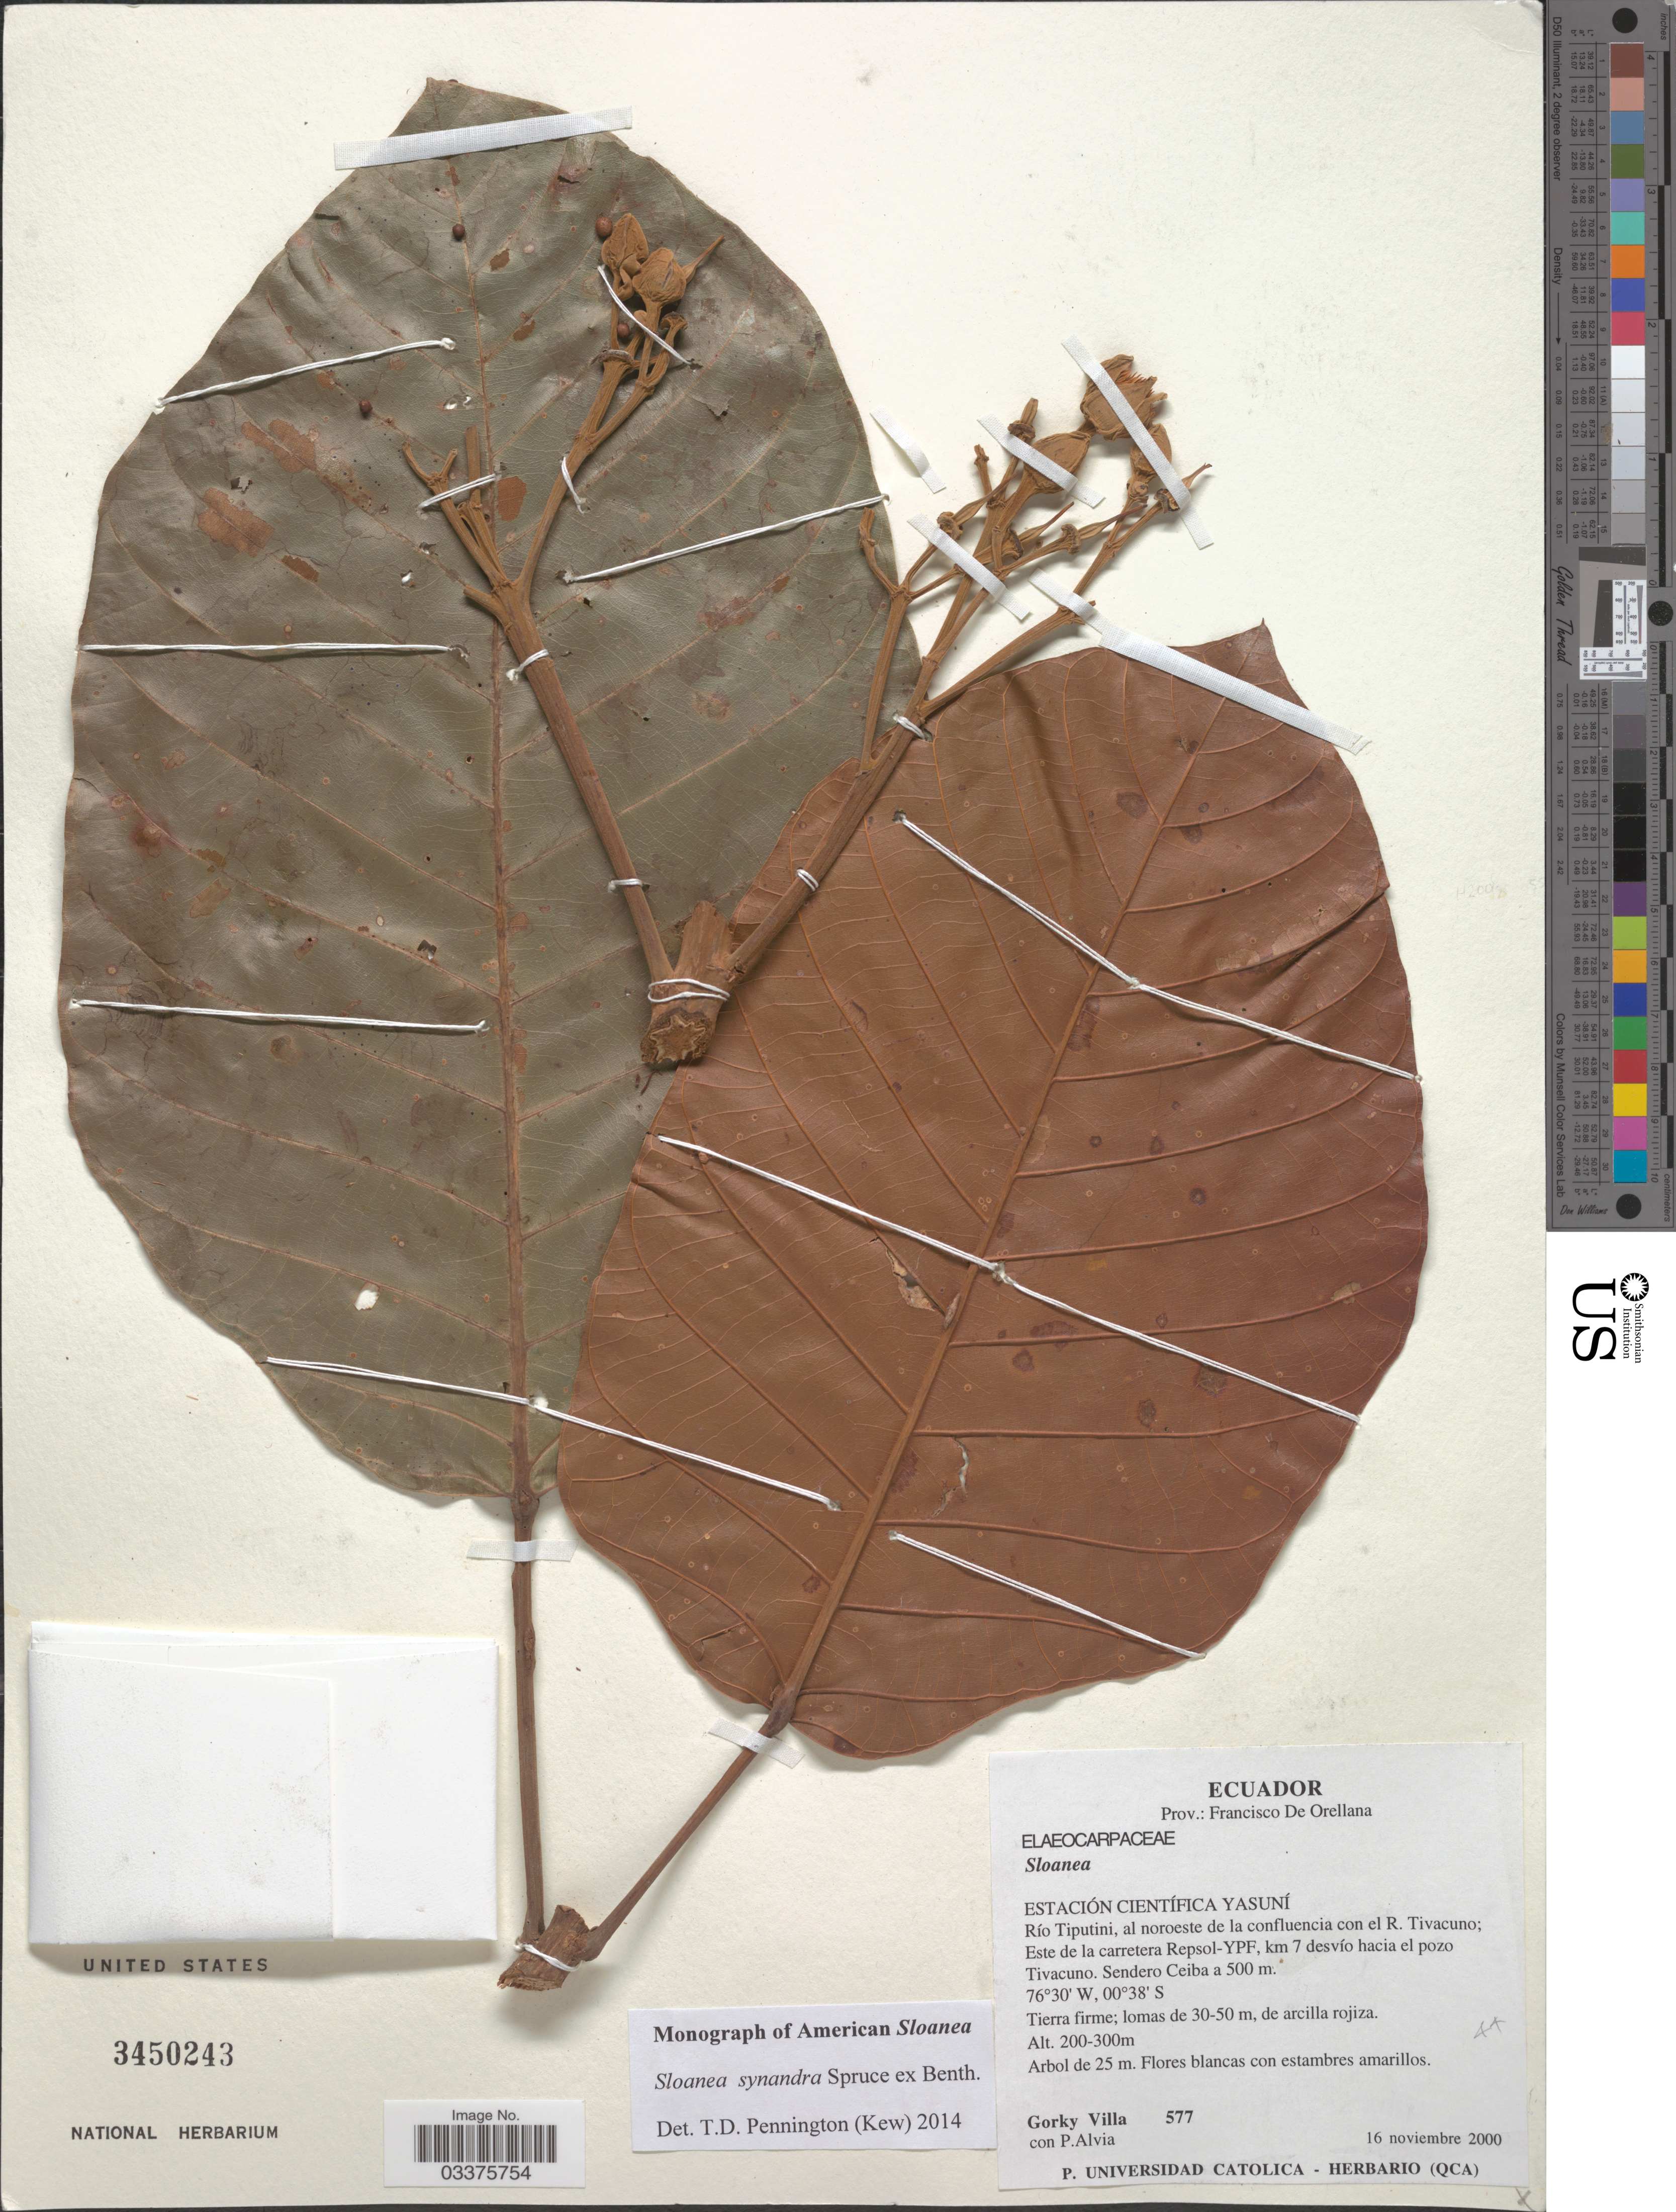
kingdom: Plantae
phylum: Tracheophyta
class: Magnoliopsida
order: Oxalidales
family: Elaeocarpaceae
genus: Sloanea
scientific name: Sloanea synandra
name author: Spruce ex Benth.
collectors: G. Villa & P. Alvia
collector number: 577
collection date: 2000-11-16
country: Ecuador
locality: Prov.: Francisco de Orellana. Estación Científica Yasuní. Río Tiputini, al noroeste de la confluencia con el R. Tivacuno; Este de la carretera Repsol-YPF, km 7 desvío hacia el pozo Tivacuno. Sendero Ceiba a 500 m.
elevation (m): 200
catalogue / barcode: US 3450243